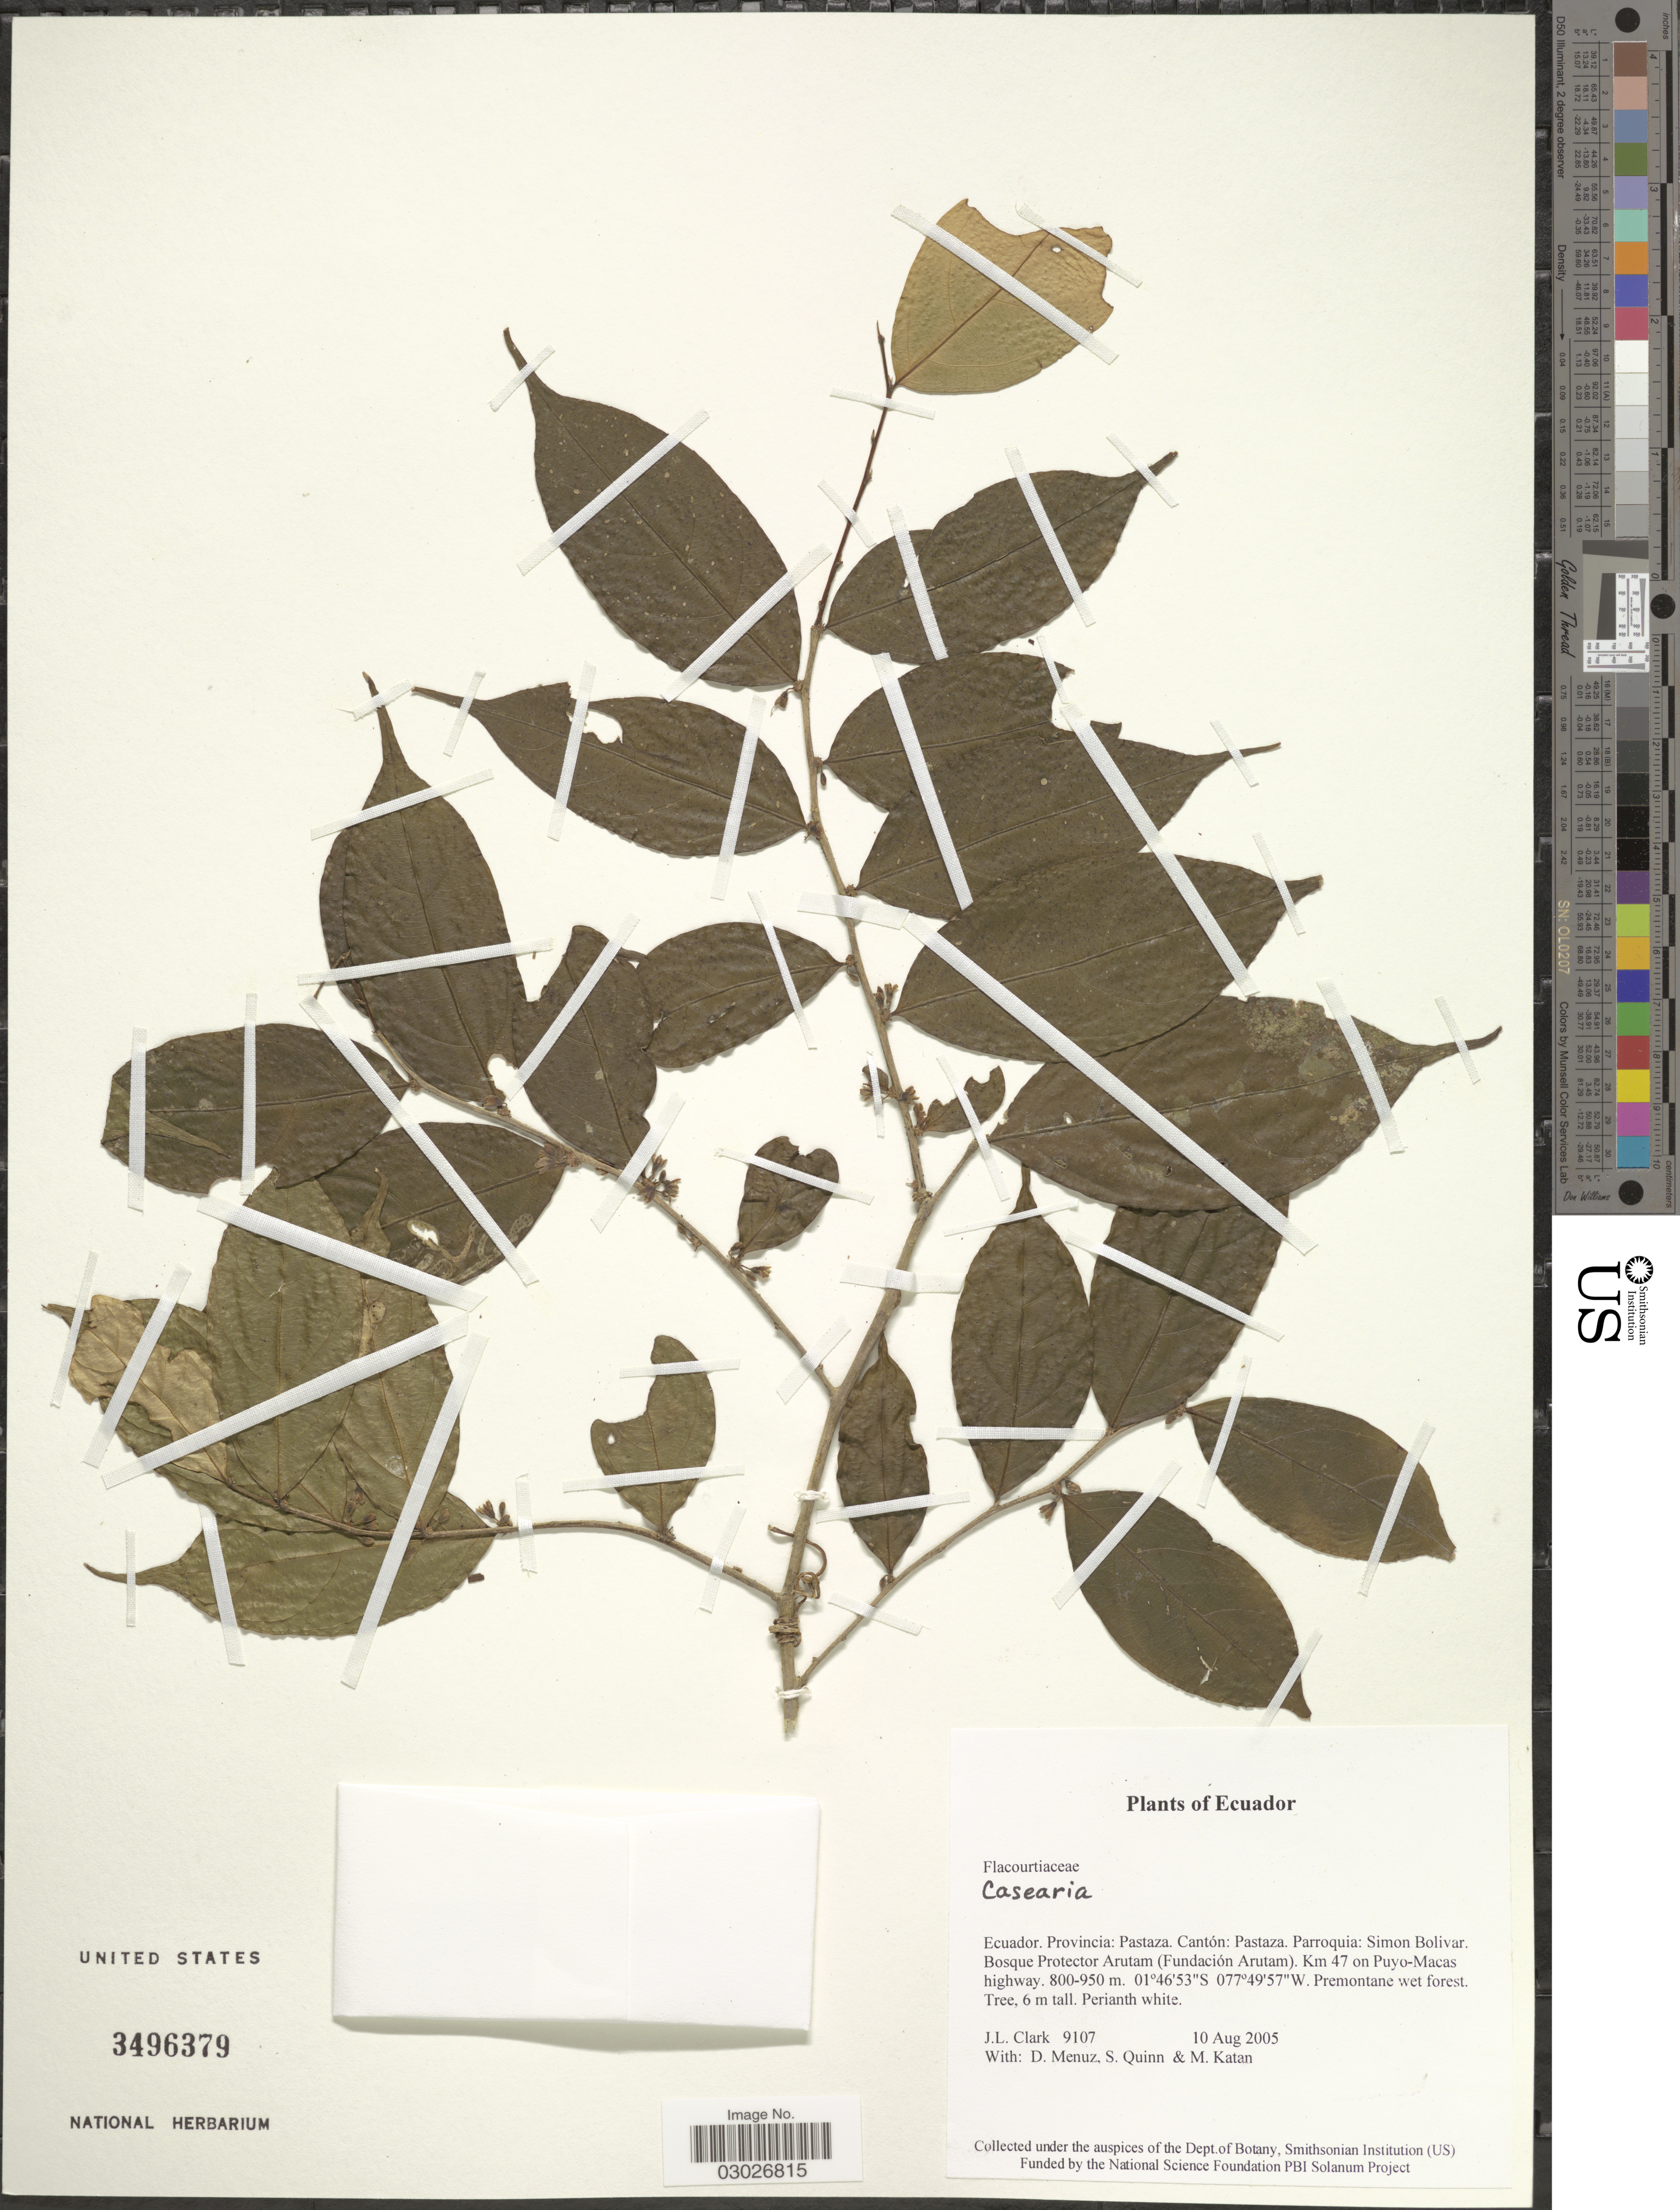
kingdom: Plantae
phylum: Tracheophyta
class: Magnoliopsida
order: Malpighiales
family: Salicaceae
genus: Casearia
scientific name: Casearia sp.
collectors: J. L. Clark, D. Menuz, S. Quinn & M. Katan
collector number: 9107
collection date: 2005-08-10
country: Ecuador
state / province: Pastaza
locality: Cantón: Pastaza. Parroquia: Simon Bolivar. Bosque Protector Arutam (Fundación Arutam). Km 47 on Puyo-Macas highway.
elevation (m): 800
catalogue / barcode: US 3496379